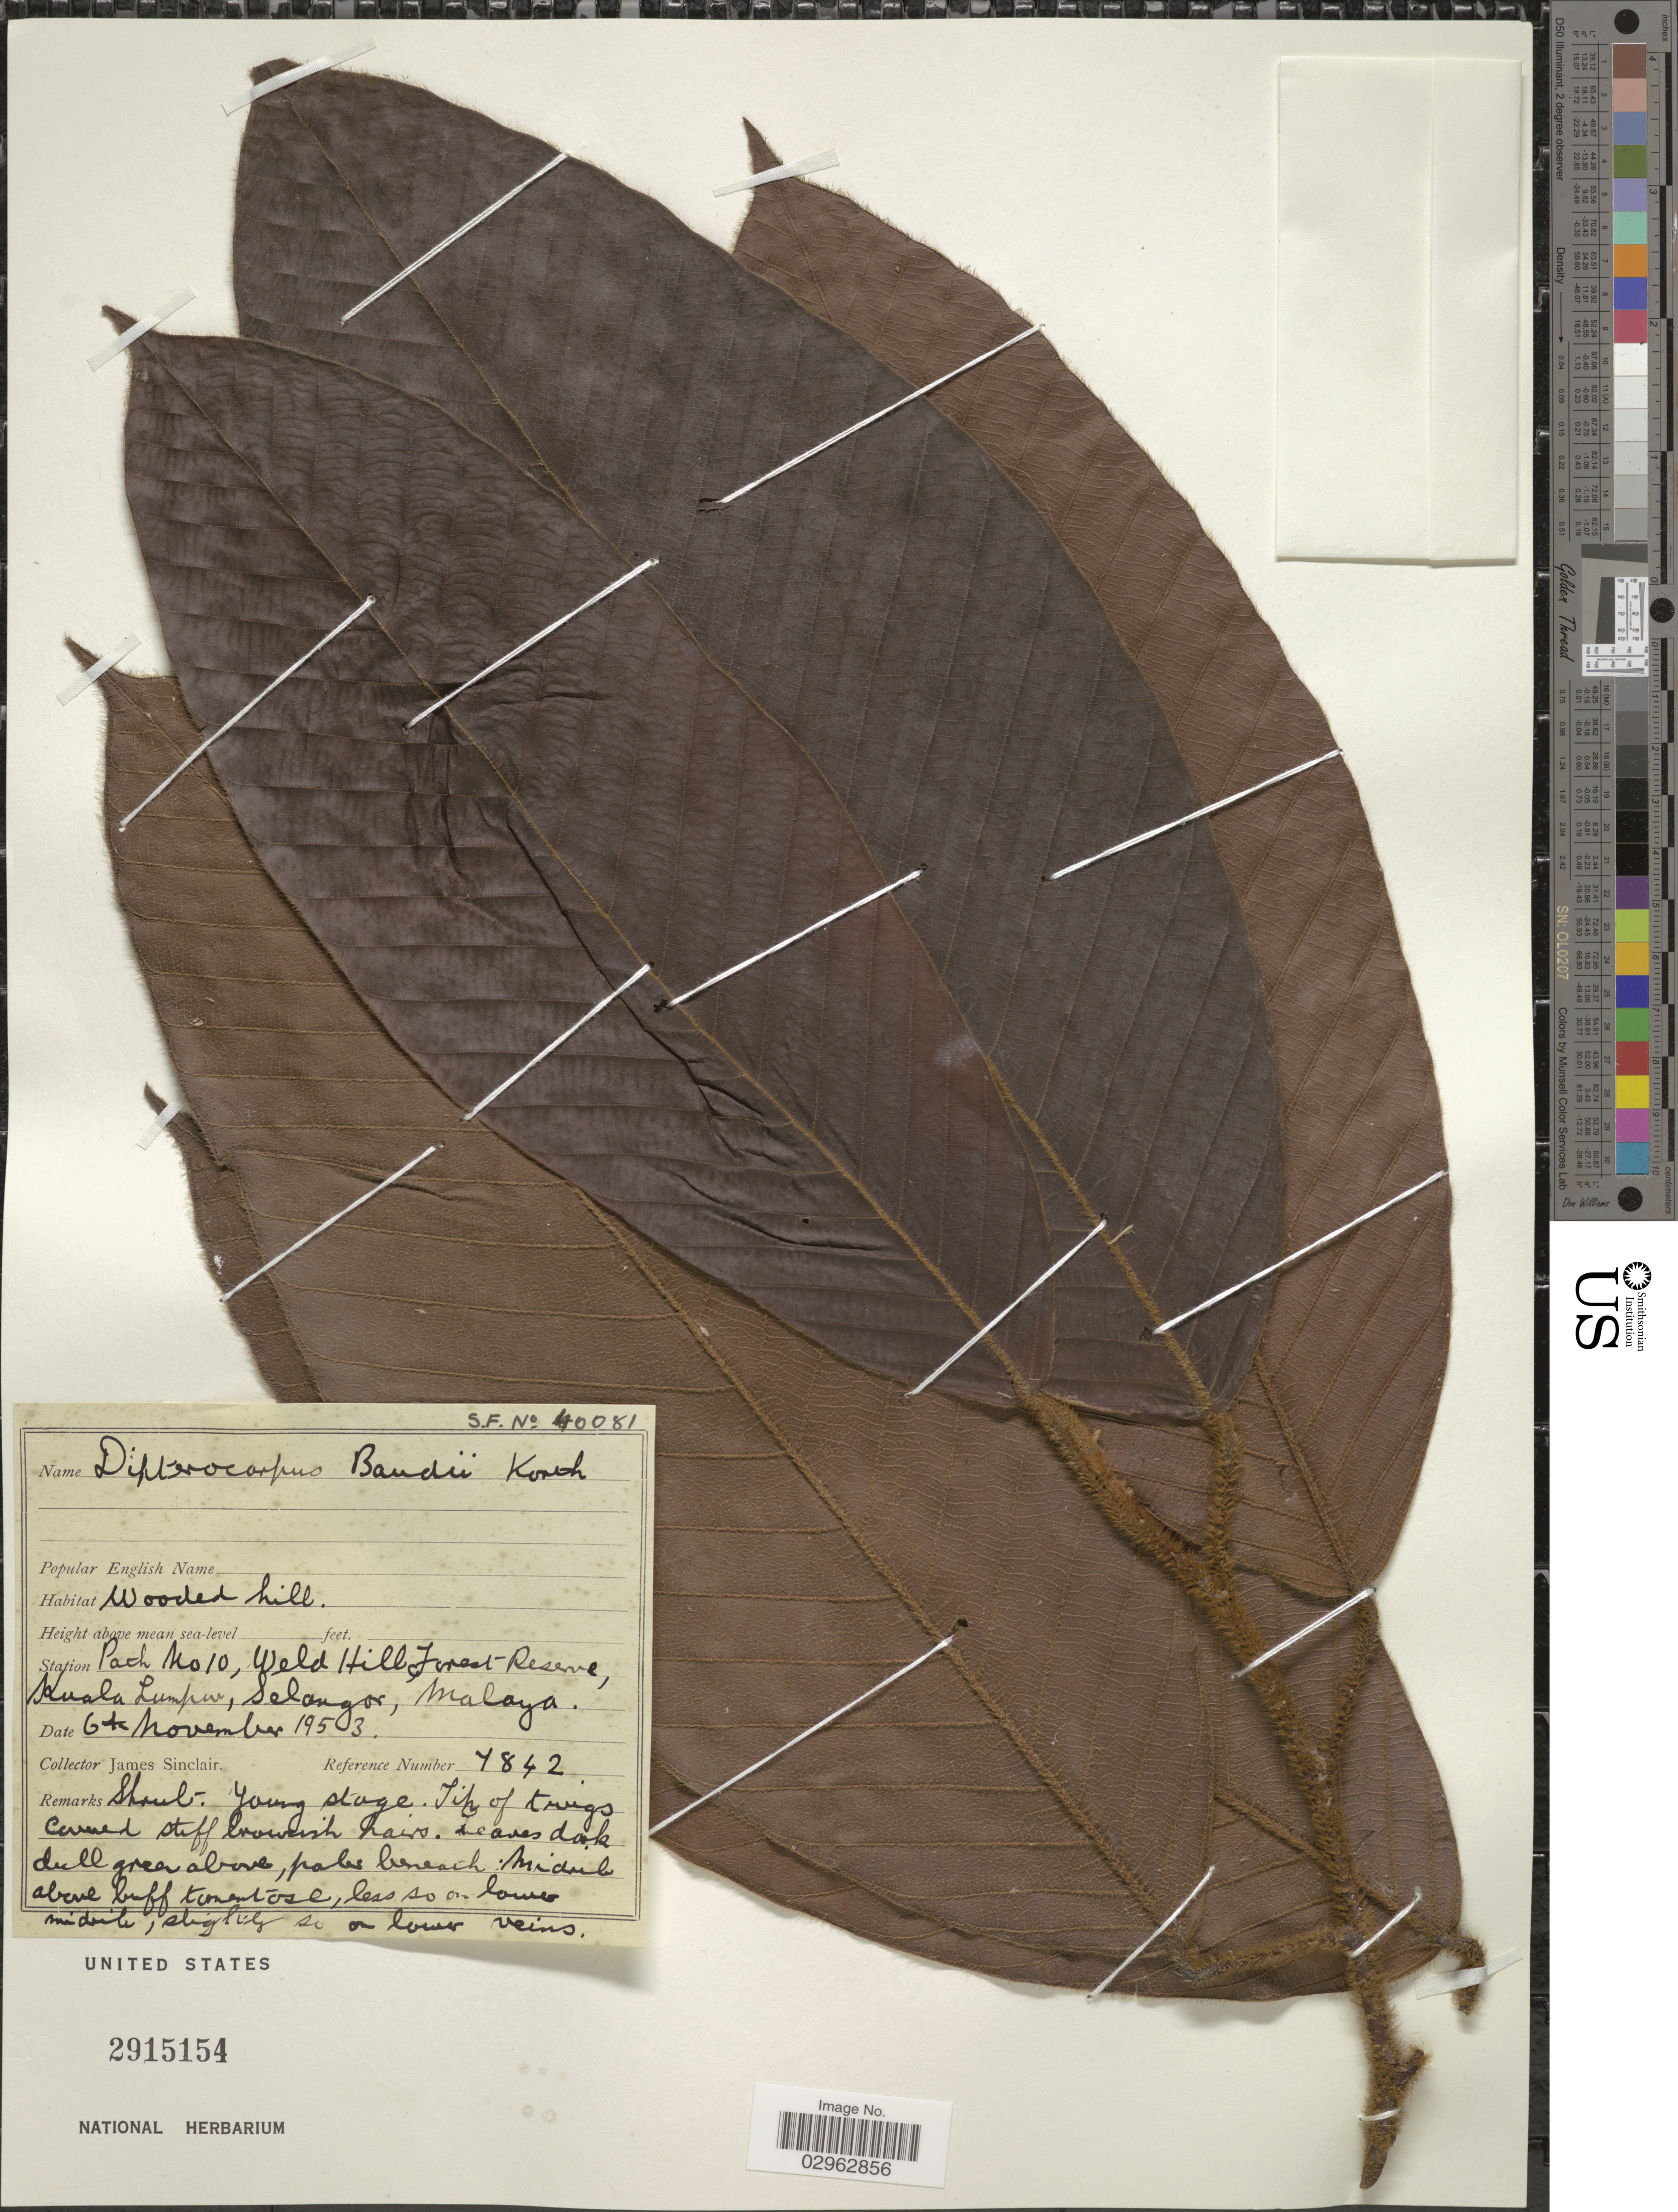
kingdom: Plantae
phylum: Tracheophyta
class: Magnoliopsida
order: Malvales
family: Dipterocarpaceae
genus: Dipterocarpus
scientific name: Dipterocarpus baudii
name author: Korth.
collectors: J. Sinclair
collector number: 7842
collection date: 1953-11-06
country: Malaysia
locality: Station Pack No 10, Weld Hill Forest Reserve, Kuala Lumpur, Selangor, Malaya.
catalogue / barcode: US 2915154